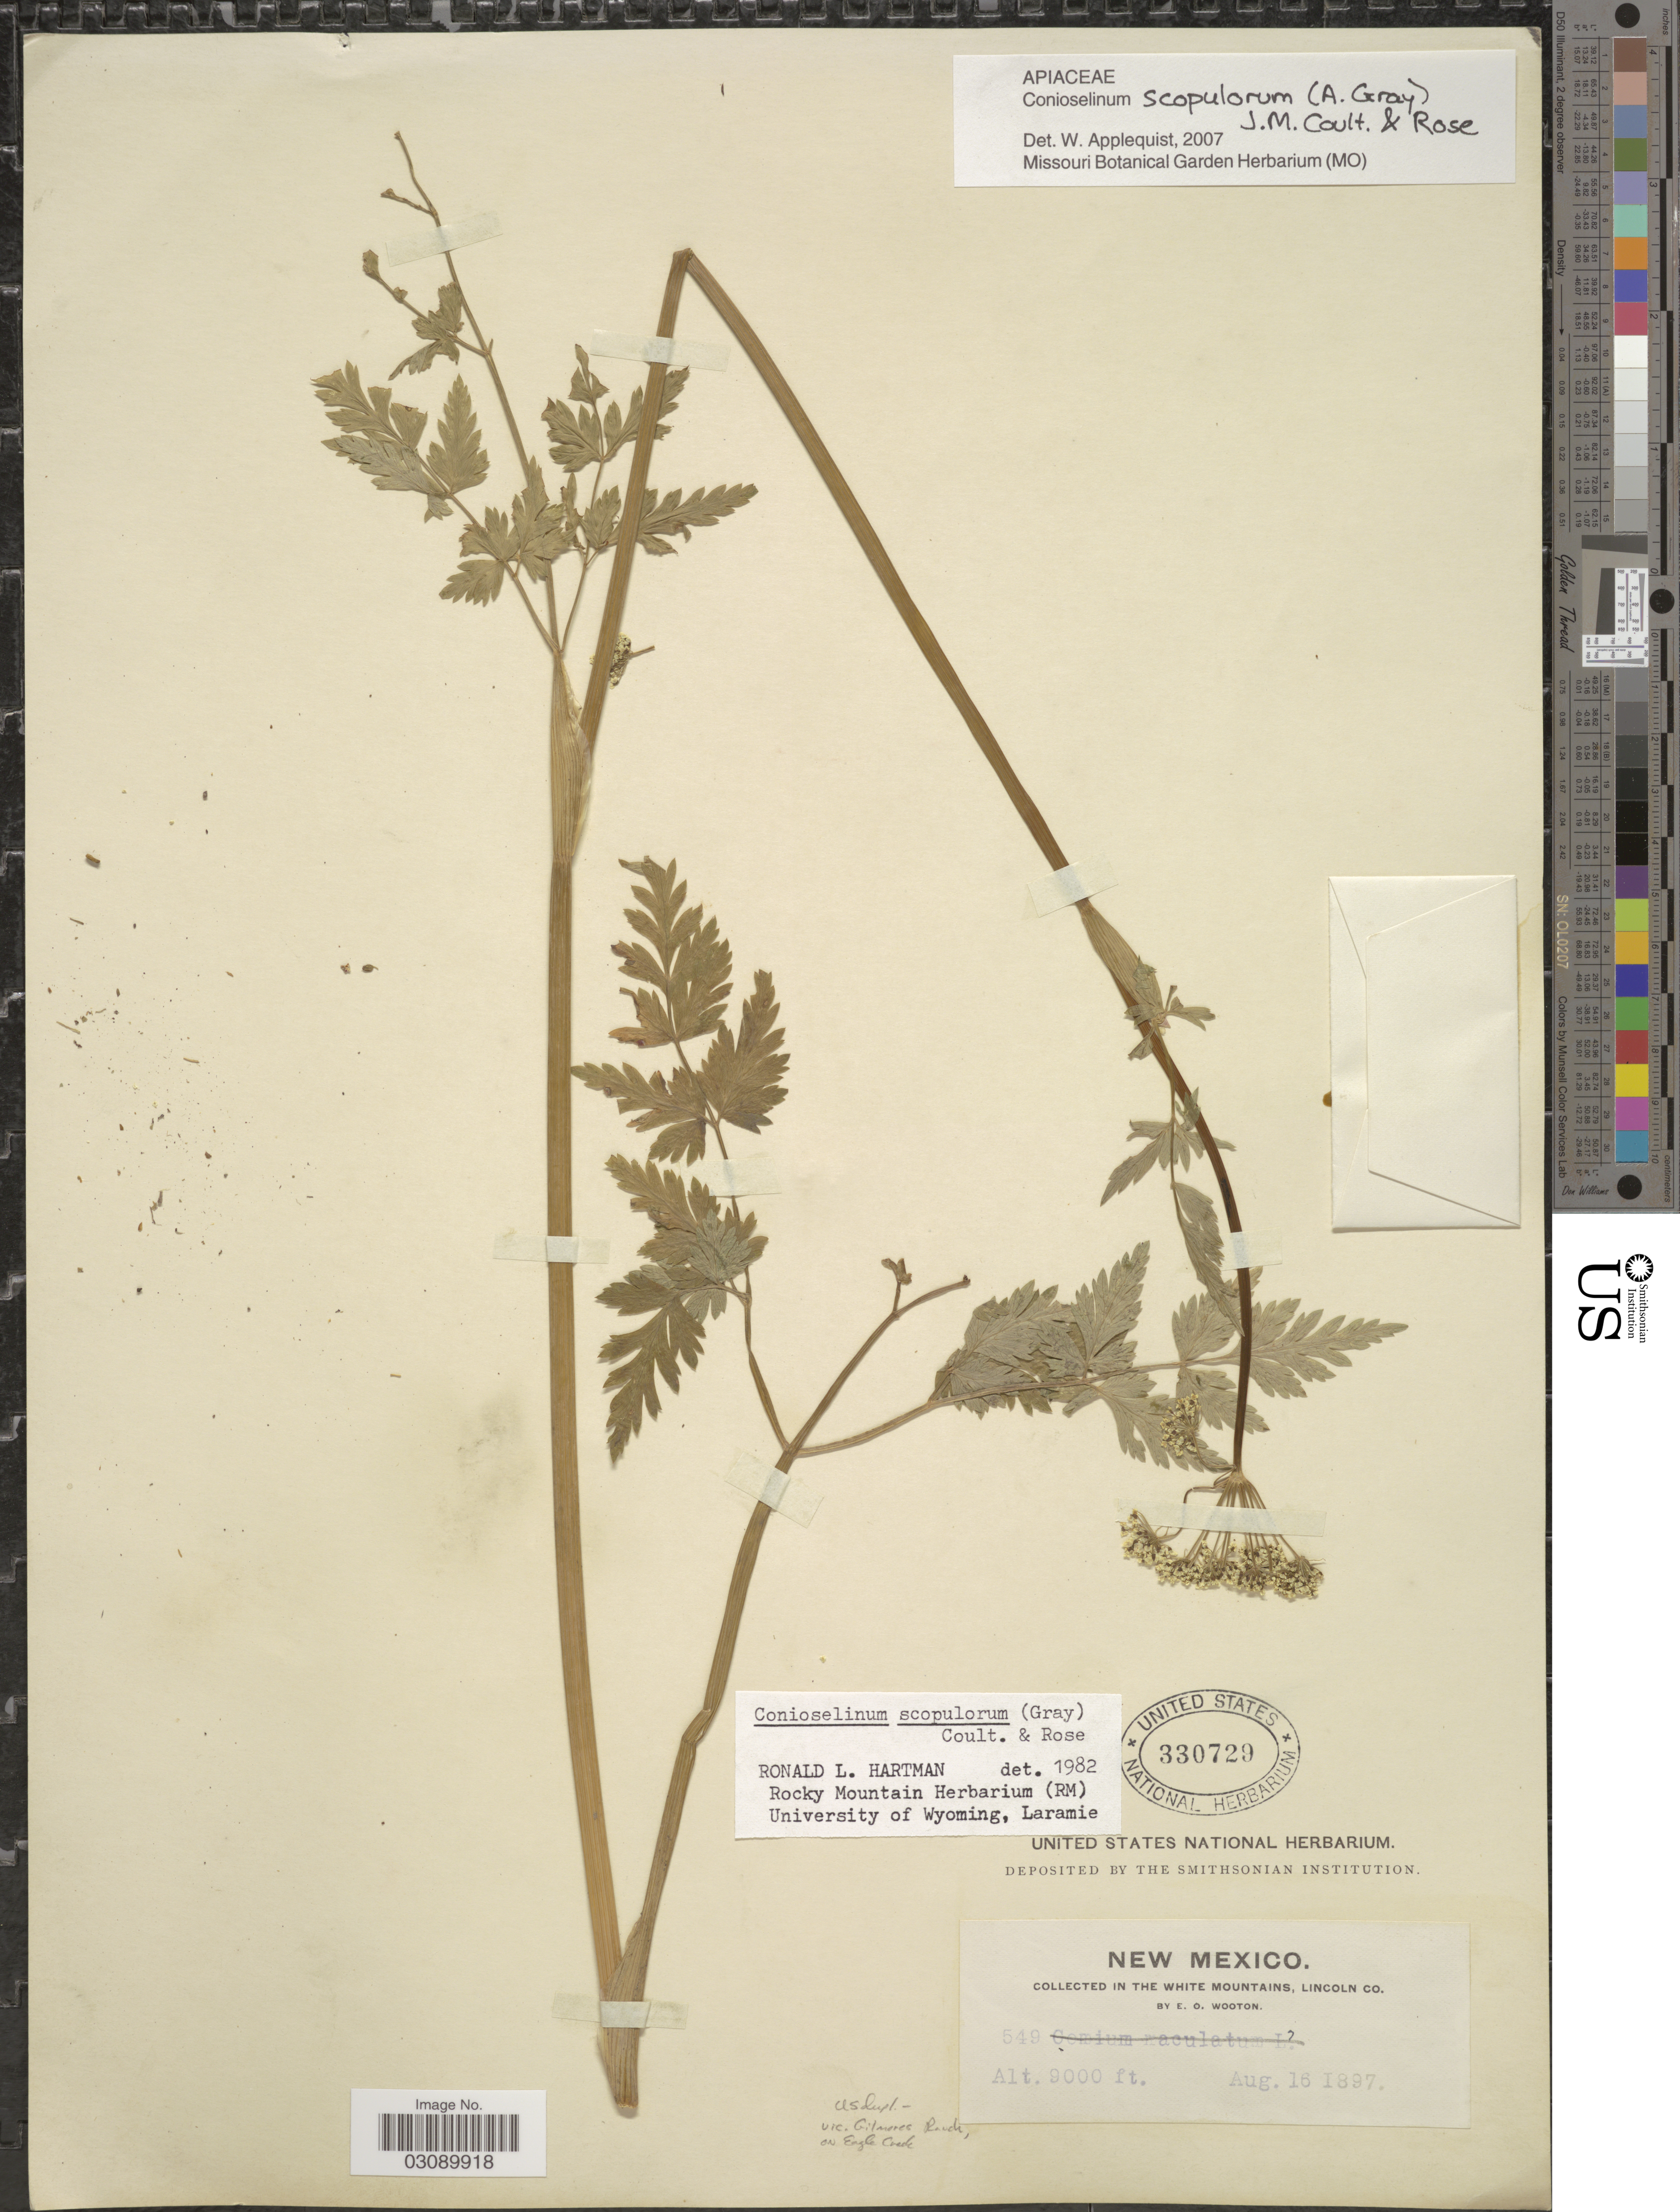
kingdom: Plantae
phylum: Tracheophyta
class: Magnoliopsida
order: Apiales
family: Apiaceae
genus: Conioselinum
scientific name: Conioselinum scopulorum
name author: (A. Gray) J.M. Coult. & Rose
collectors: E. O. Wooton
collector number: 549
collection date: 1897-08-16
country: United States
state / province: New Mexico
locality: In the White Mountains, Lincoln Co. Vic. Gilmores Ranch, on Eagle Creek. [unsure placement]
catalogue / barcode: US 330729